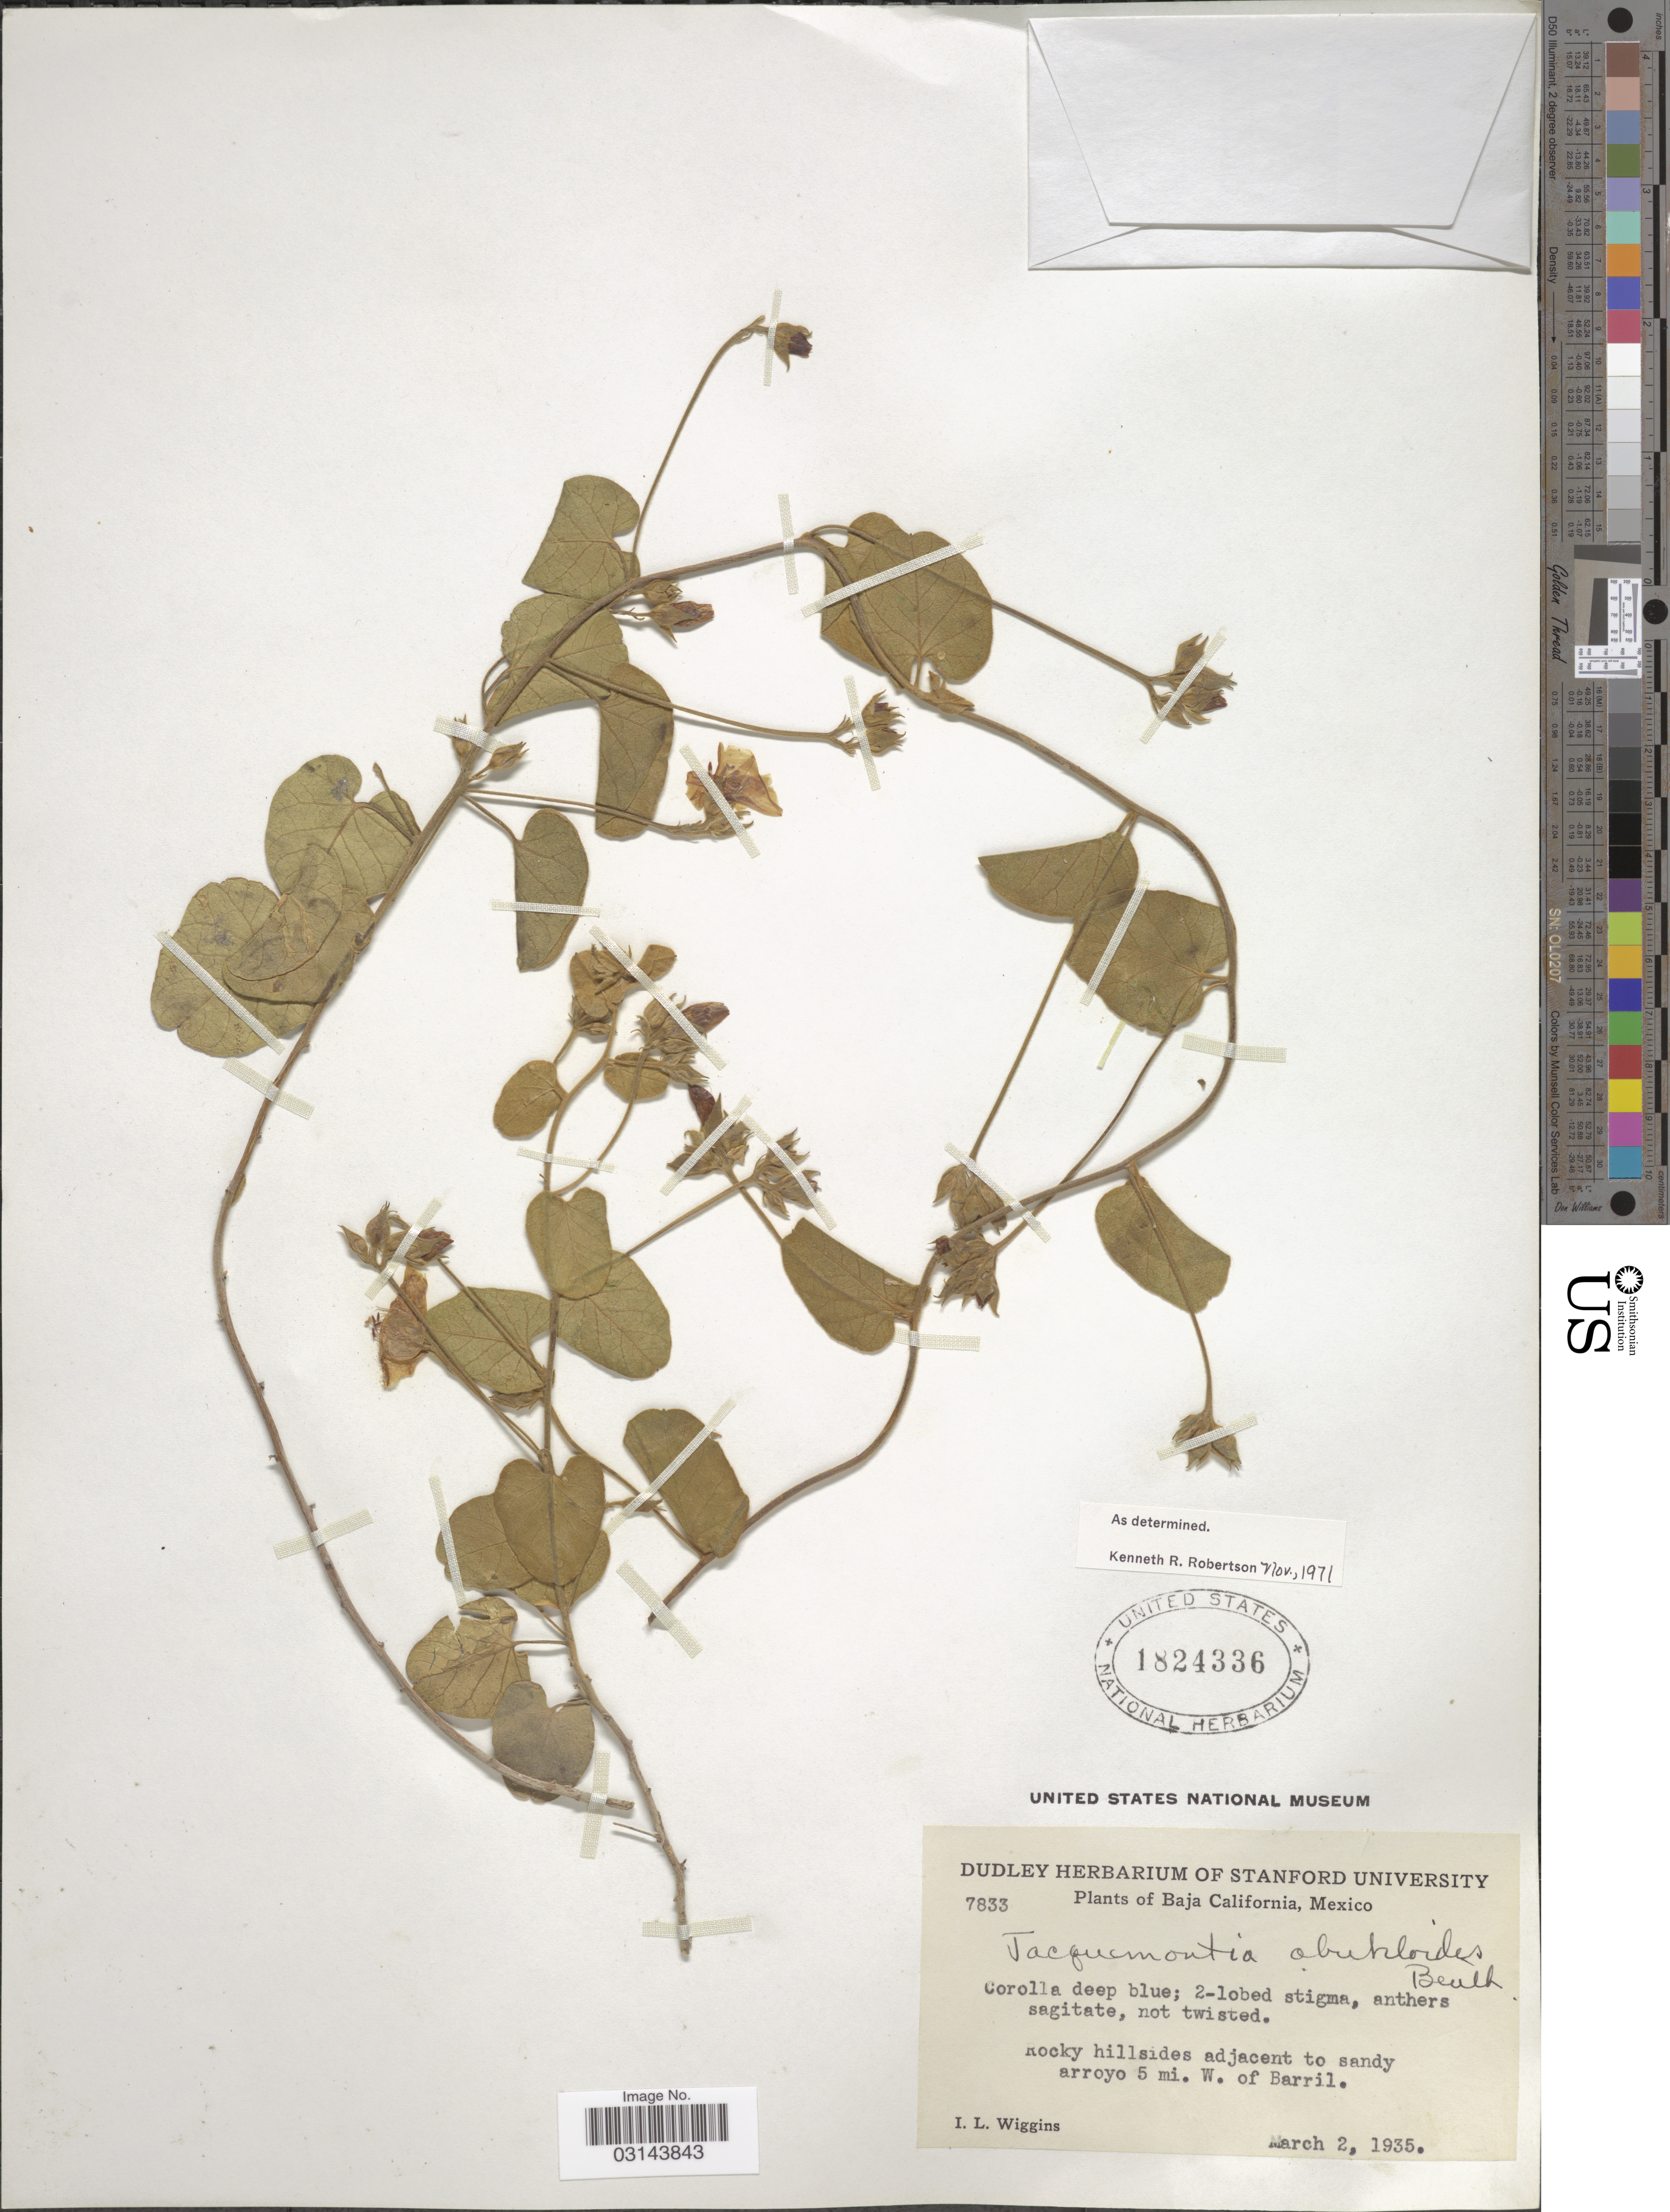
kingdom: Plantae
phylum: Tracheophyta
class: Magnoliopsida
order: Solanales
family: Convolvulaceae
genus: Jacquemontia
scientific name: Jacquemontia abutiloides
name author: Benth.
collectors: I. L. Wiggins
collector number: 7833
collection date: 1935-03-02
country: Mexico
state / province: Baja California Norte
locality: Rocky hillsides adjacent to sandy arroyo 5 mi. W. of Barril.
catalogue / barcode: US 1824336